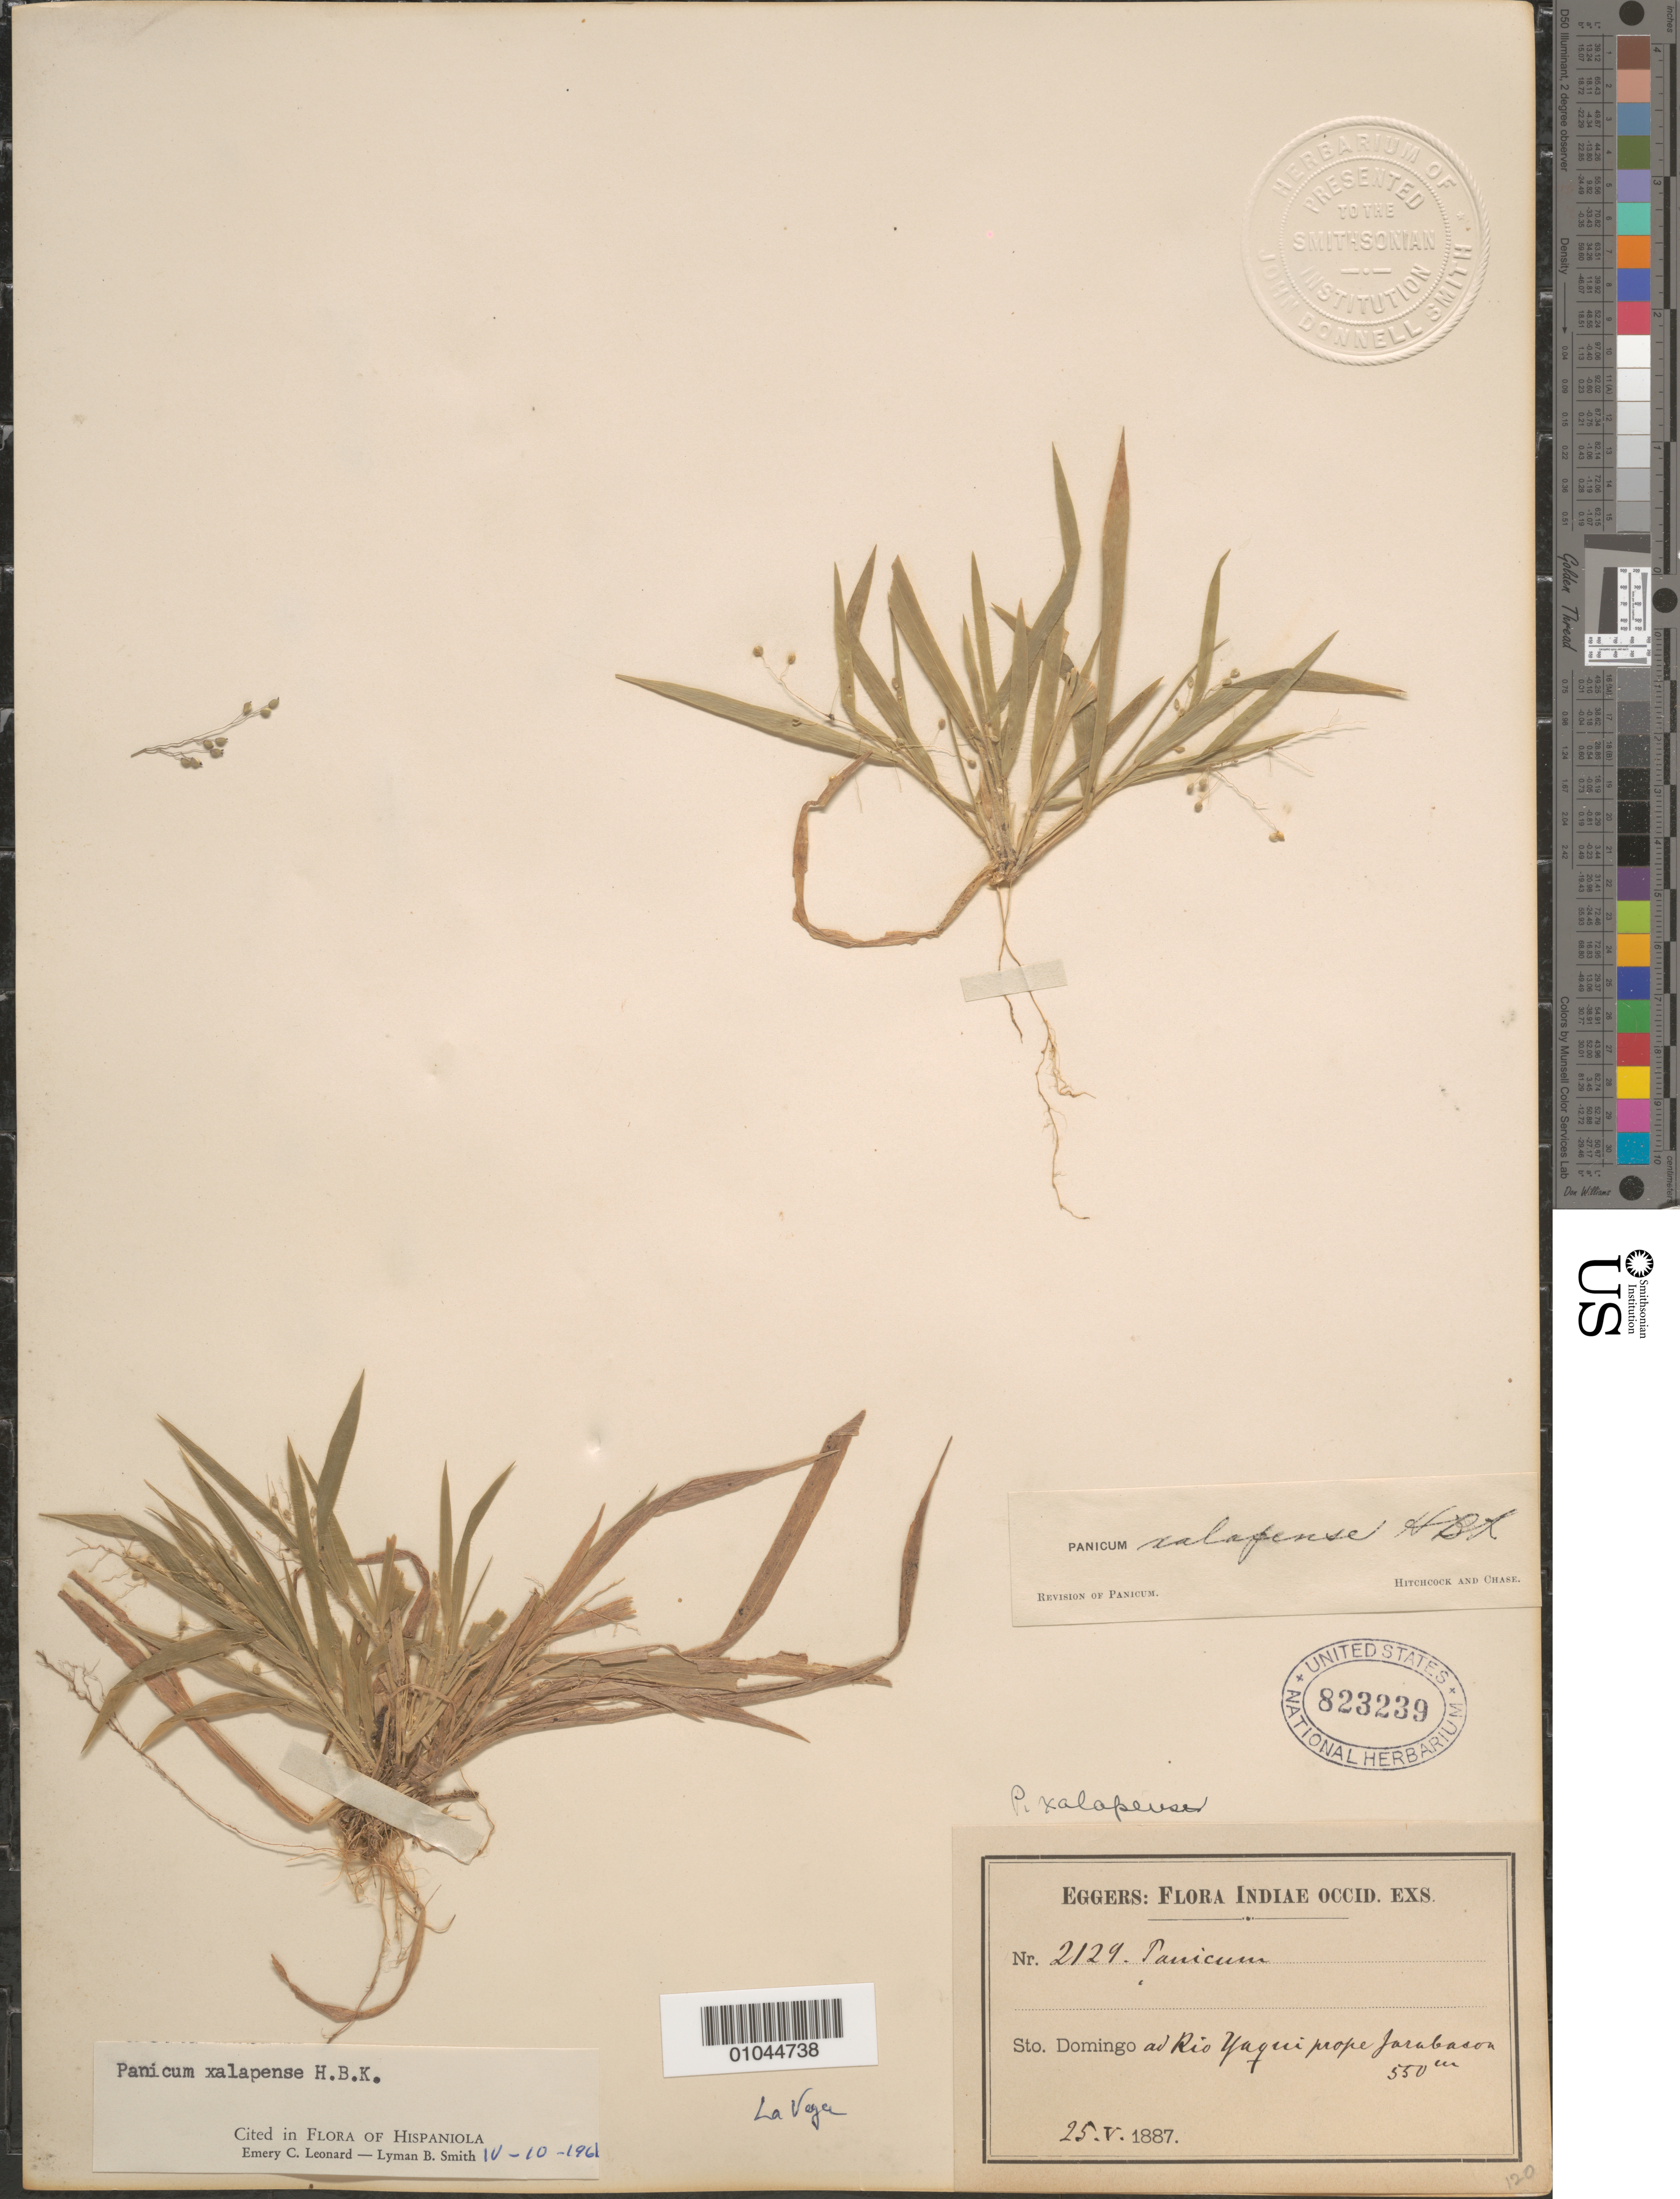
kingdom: Plantae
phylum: Tracheophyta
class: Liliopsida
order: Poales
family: Poaceae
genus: Panicum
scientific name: Panicum xalapense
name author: Kunth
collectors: H. F. A. von Eggers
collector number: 2129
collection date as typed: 25 May 1887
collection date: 1887-05-25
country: Dominican Republic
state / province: La Vega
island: Hispaniola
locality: Rio Yaqui, propre Jarabacoa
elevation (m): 550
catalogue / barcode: US 823239